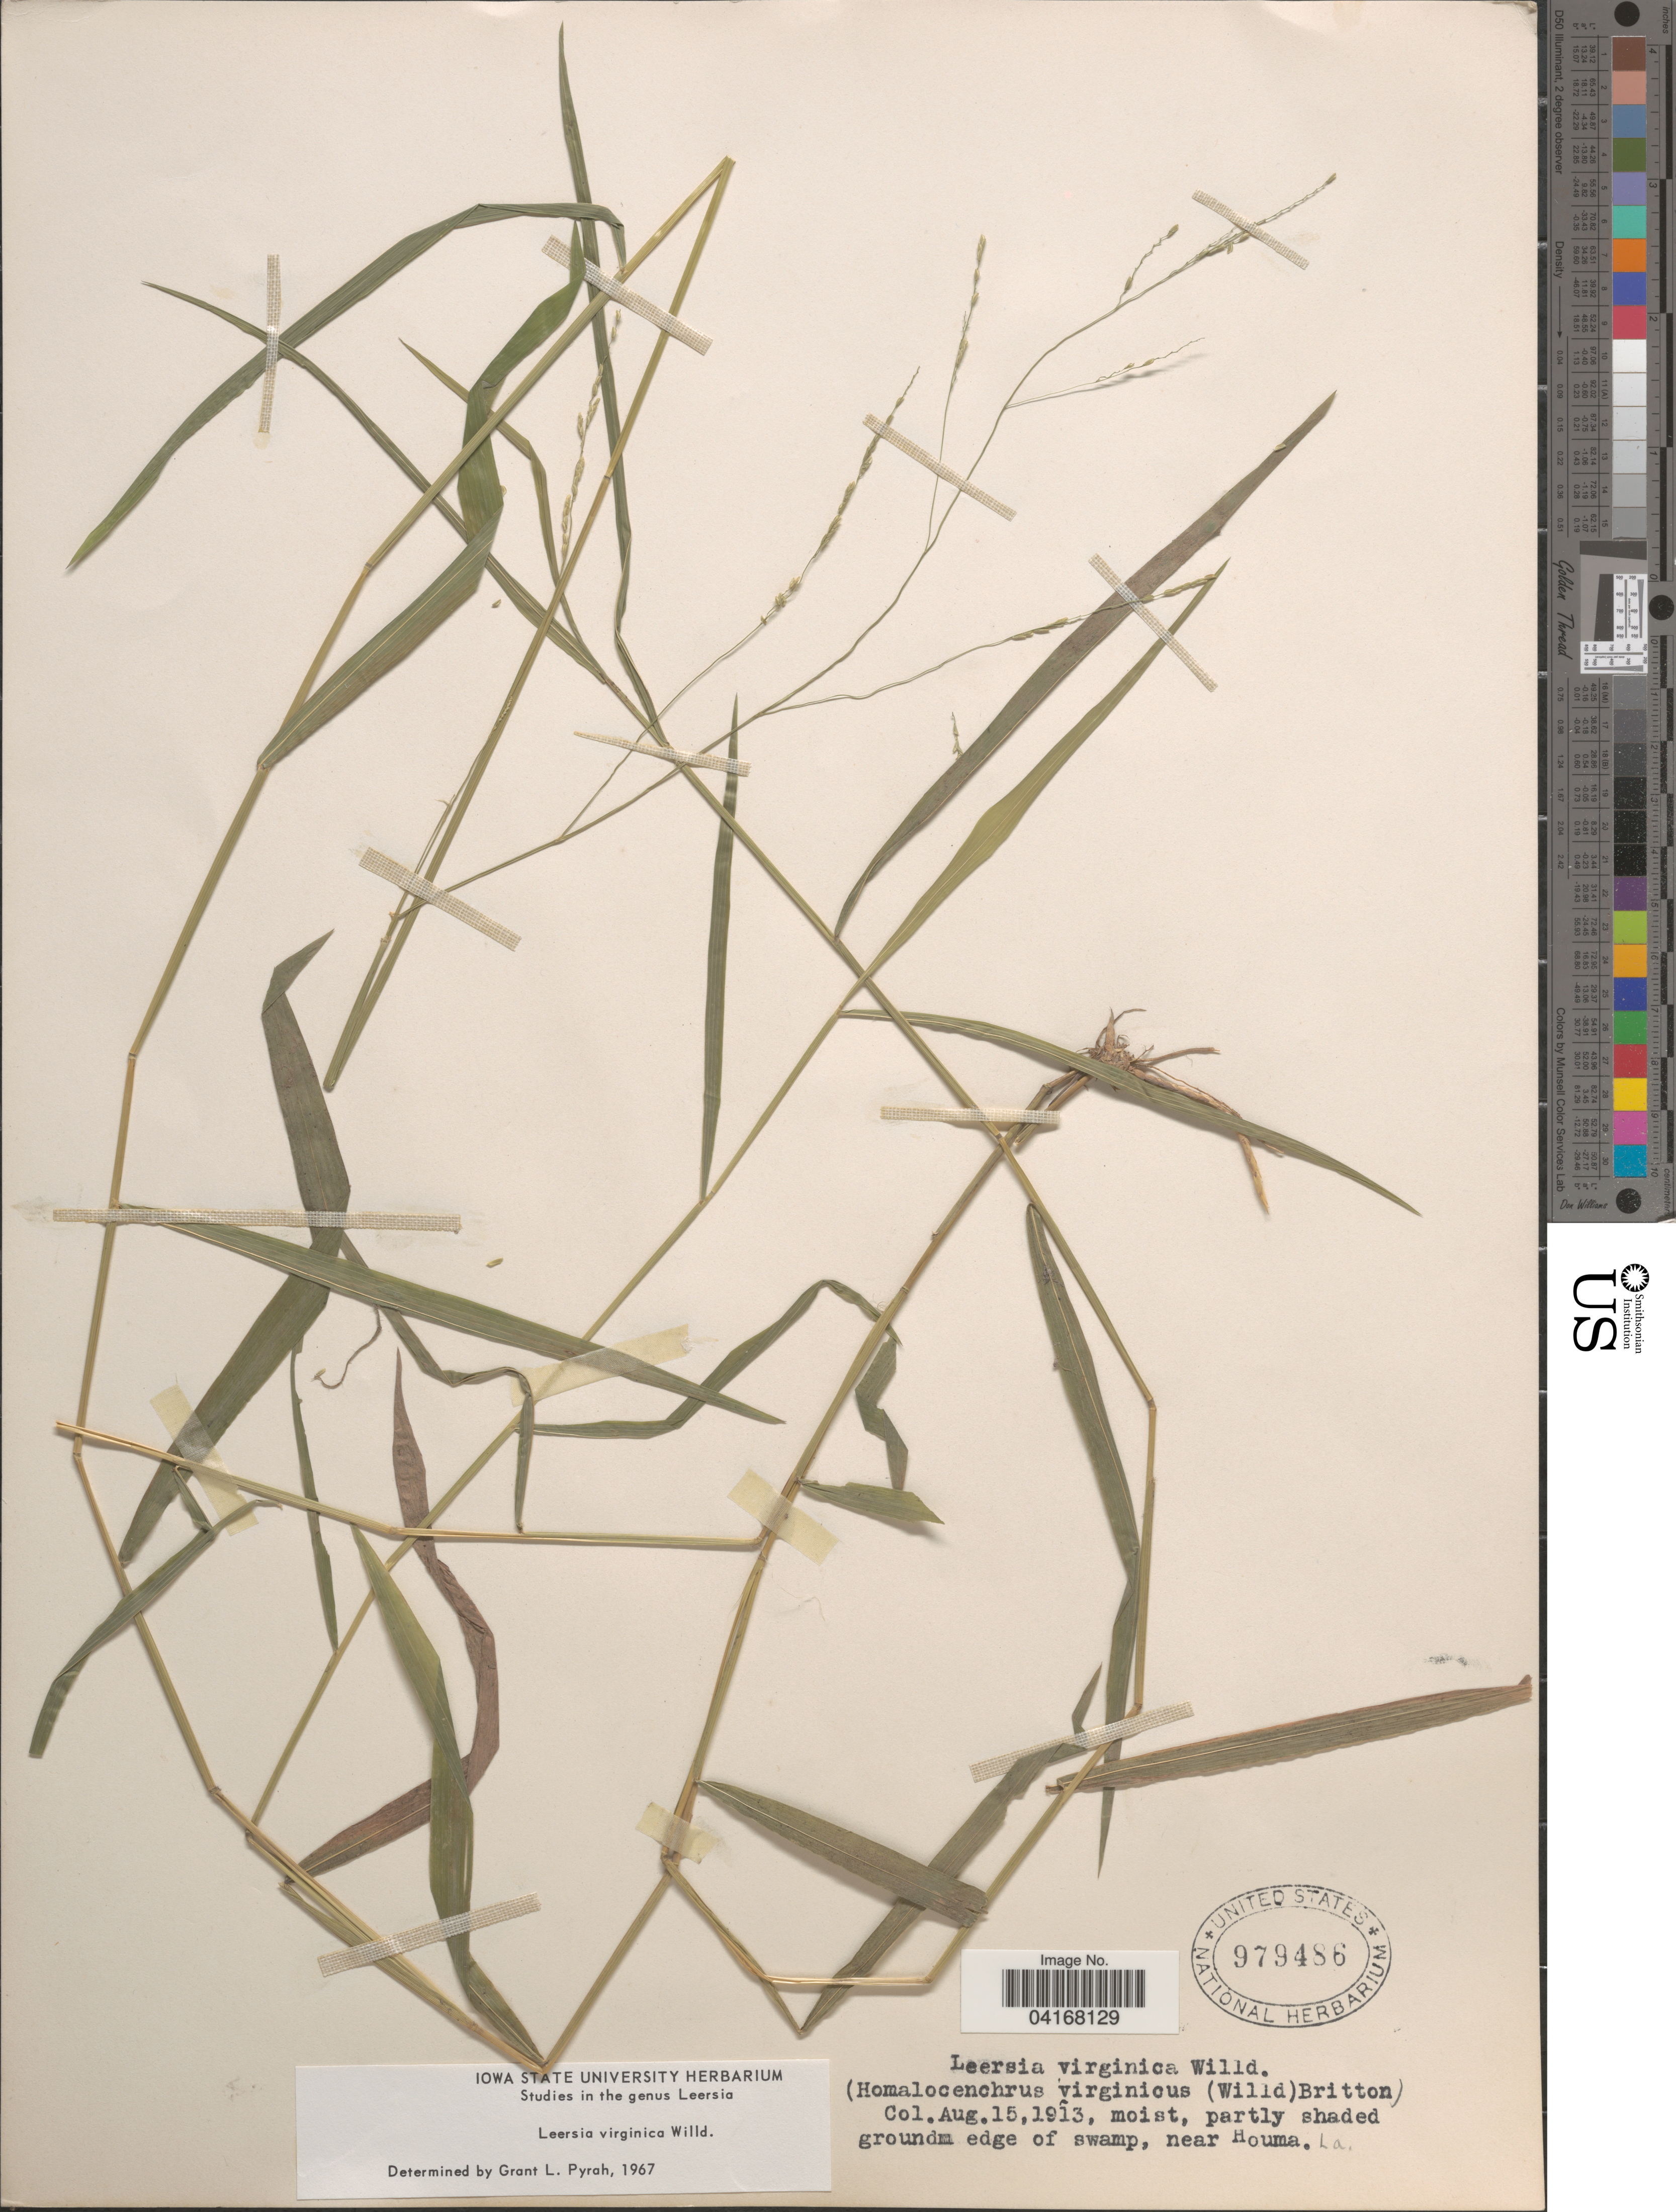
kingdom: Plantae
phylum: Tracheophyta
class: Liliopsida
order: Poales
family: Poaceae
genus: Leersia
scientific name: Leersia virginica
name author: Willd.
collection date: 1913-08-15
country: United States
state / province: Louisiana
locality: Near Houma.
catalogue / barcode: US 979486